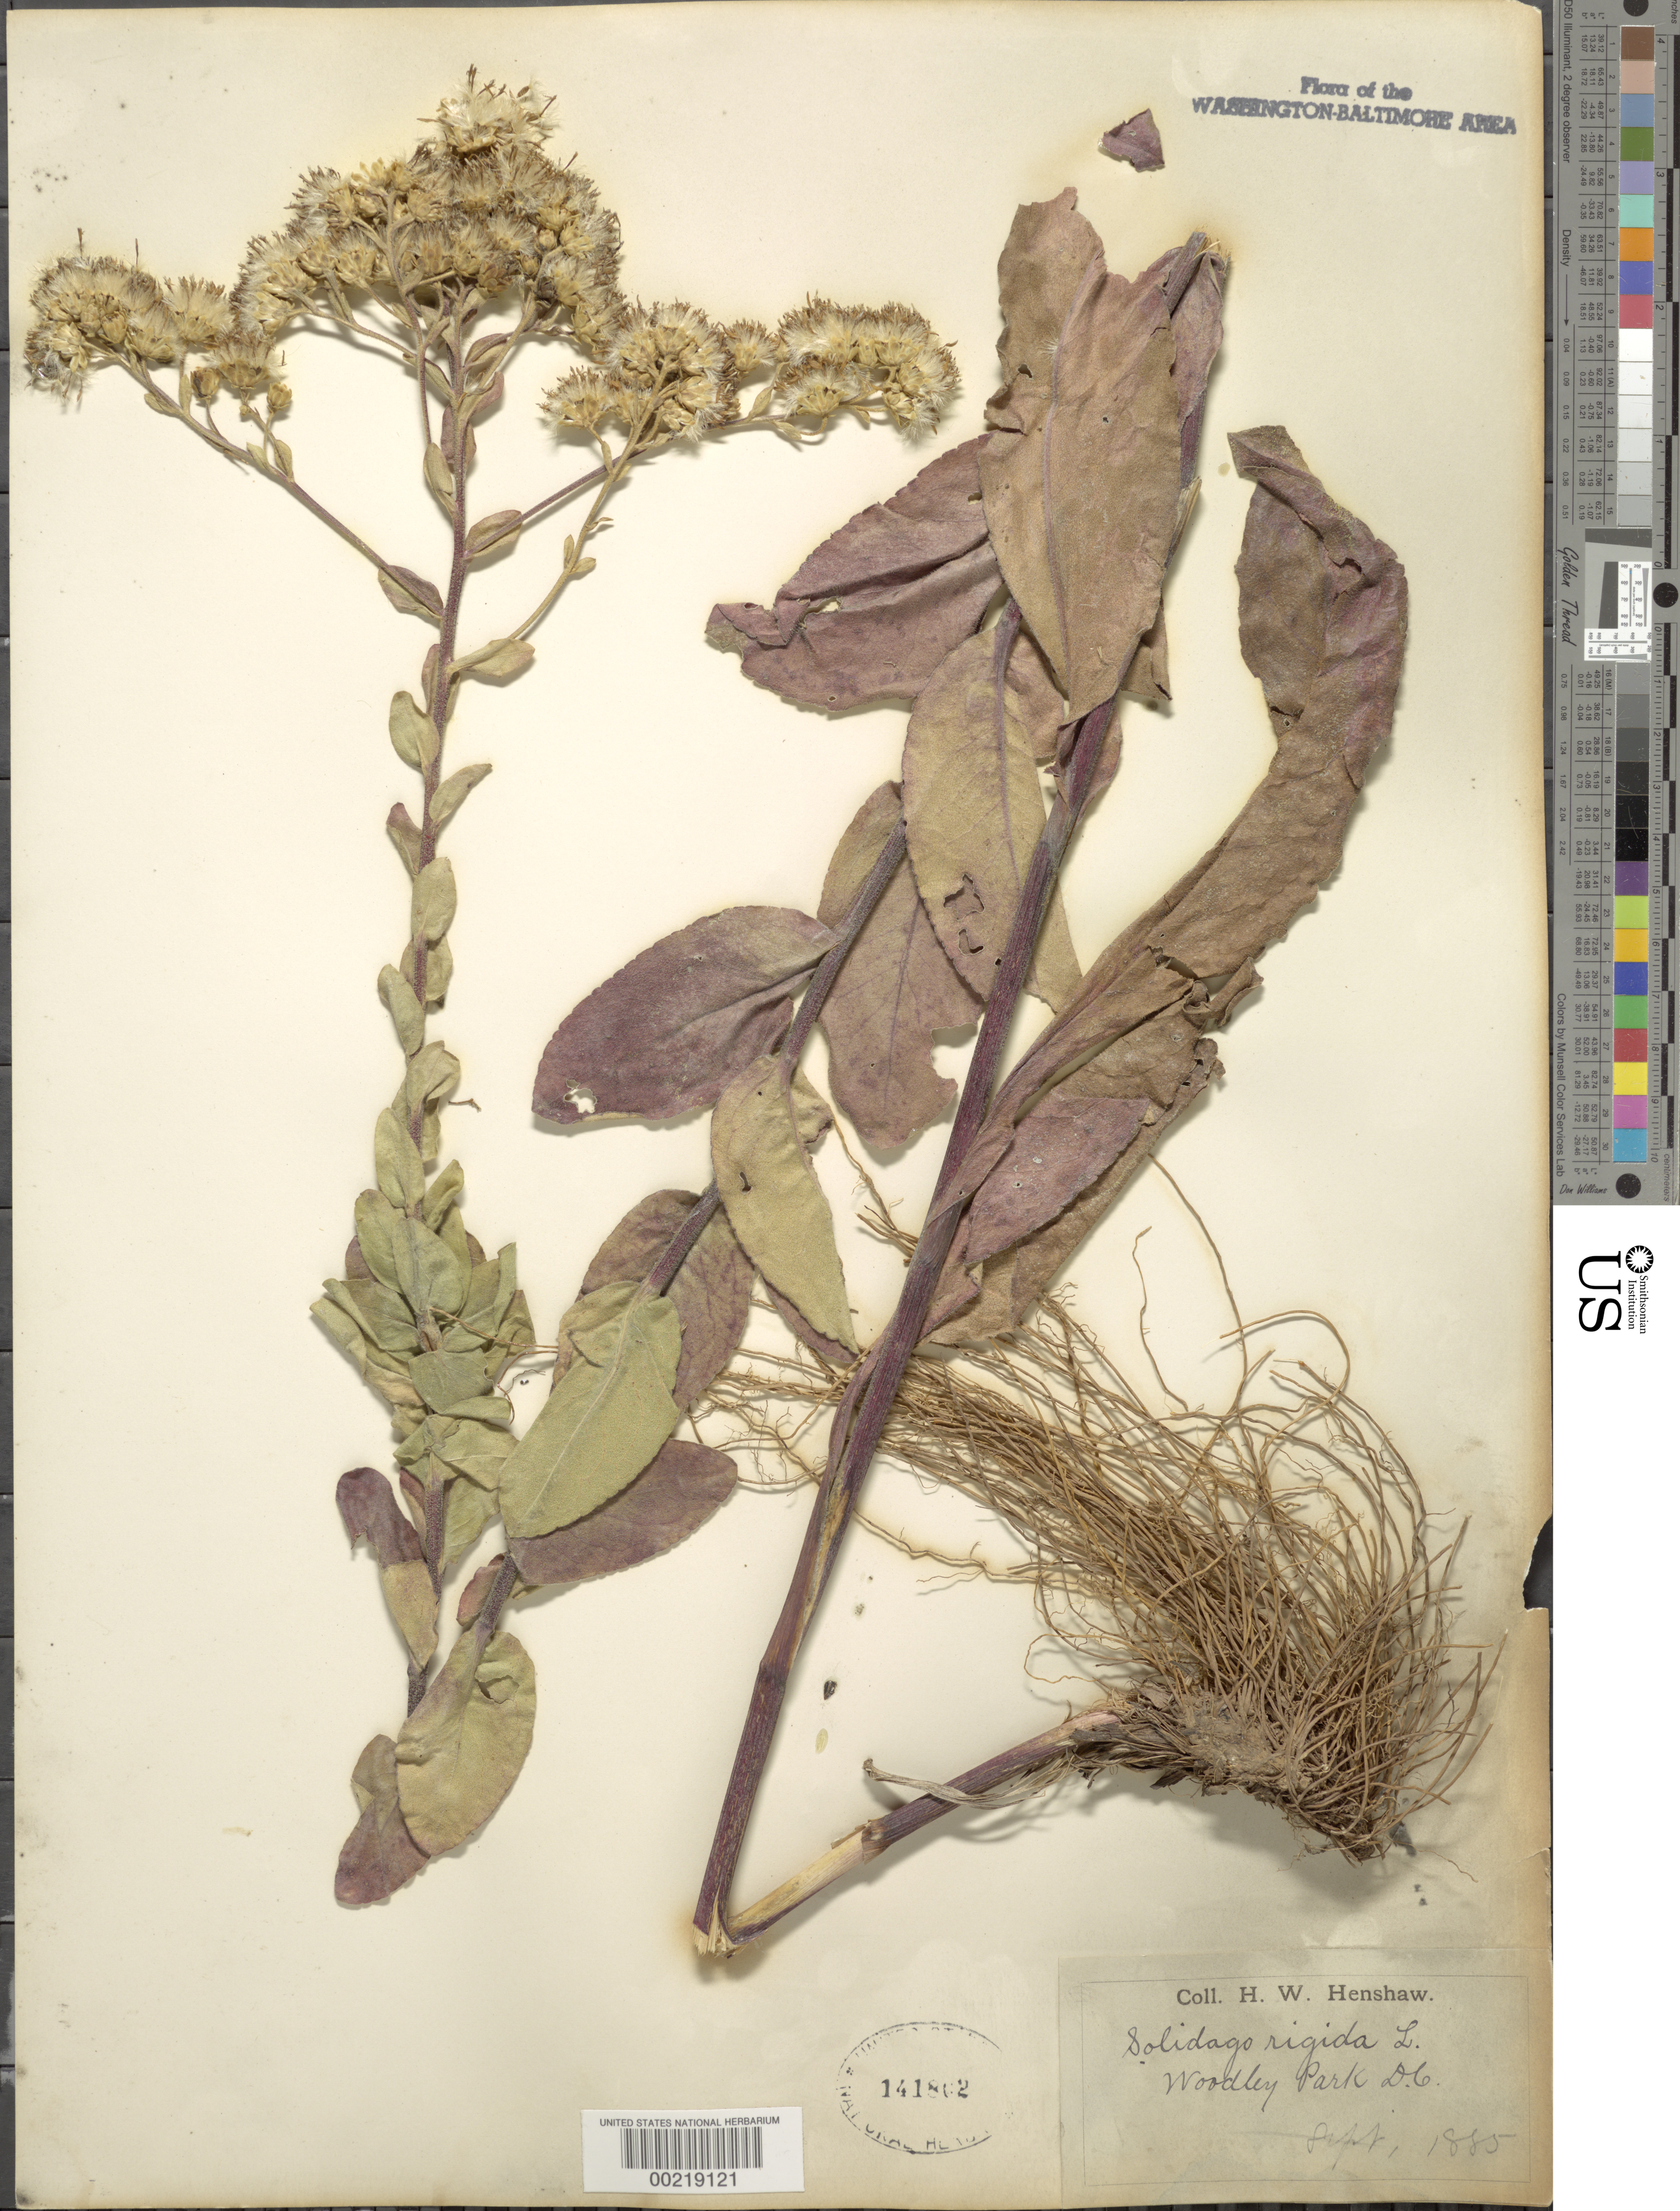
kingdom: Plantae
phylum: Tracheophyta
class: Magnoliopsida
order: Asterales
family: Asteraceae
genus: Solidago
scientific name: Solidago rigida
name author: L.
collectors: H. Henshaw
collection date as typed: Sep 1885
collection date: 1885-09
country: United States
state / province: District of Columbia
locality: Woodley Park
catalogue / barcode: US 141862